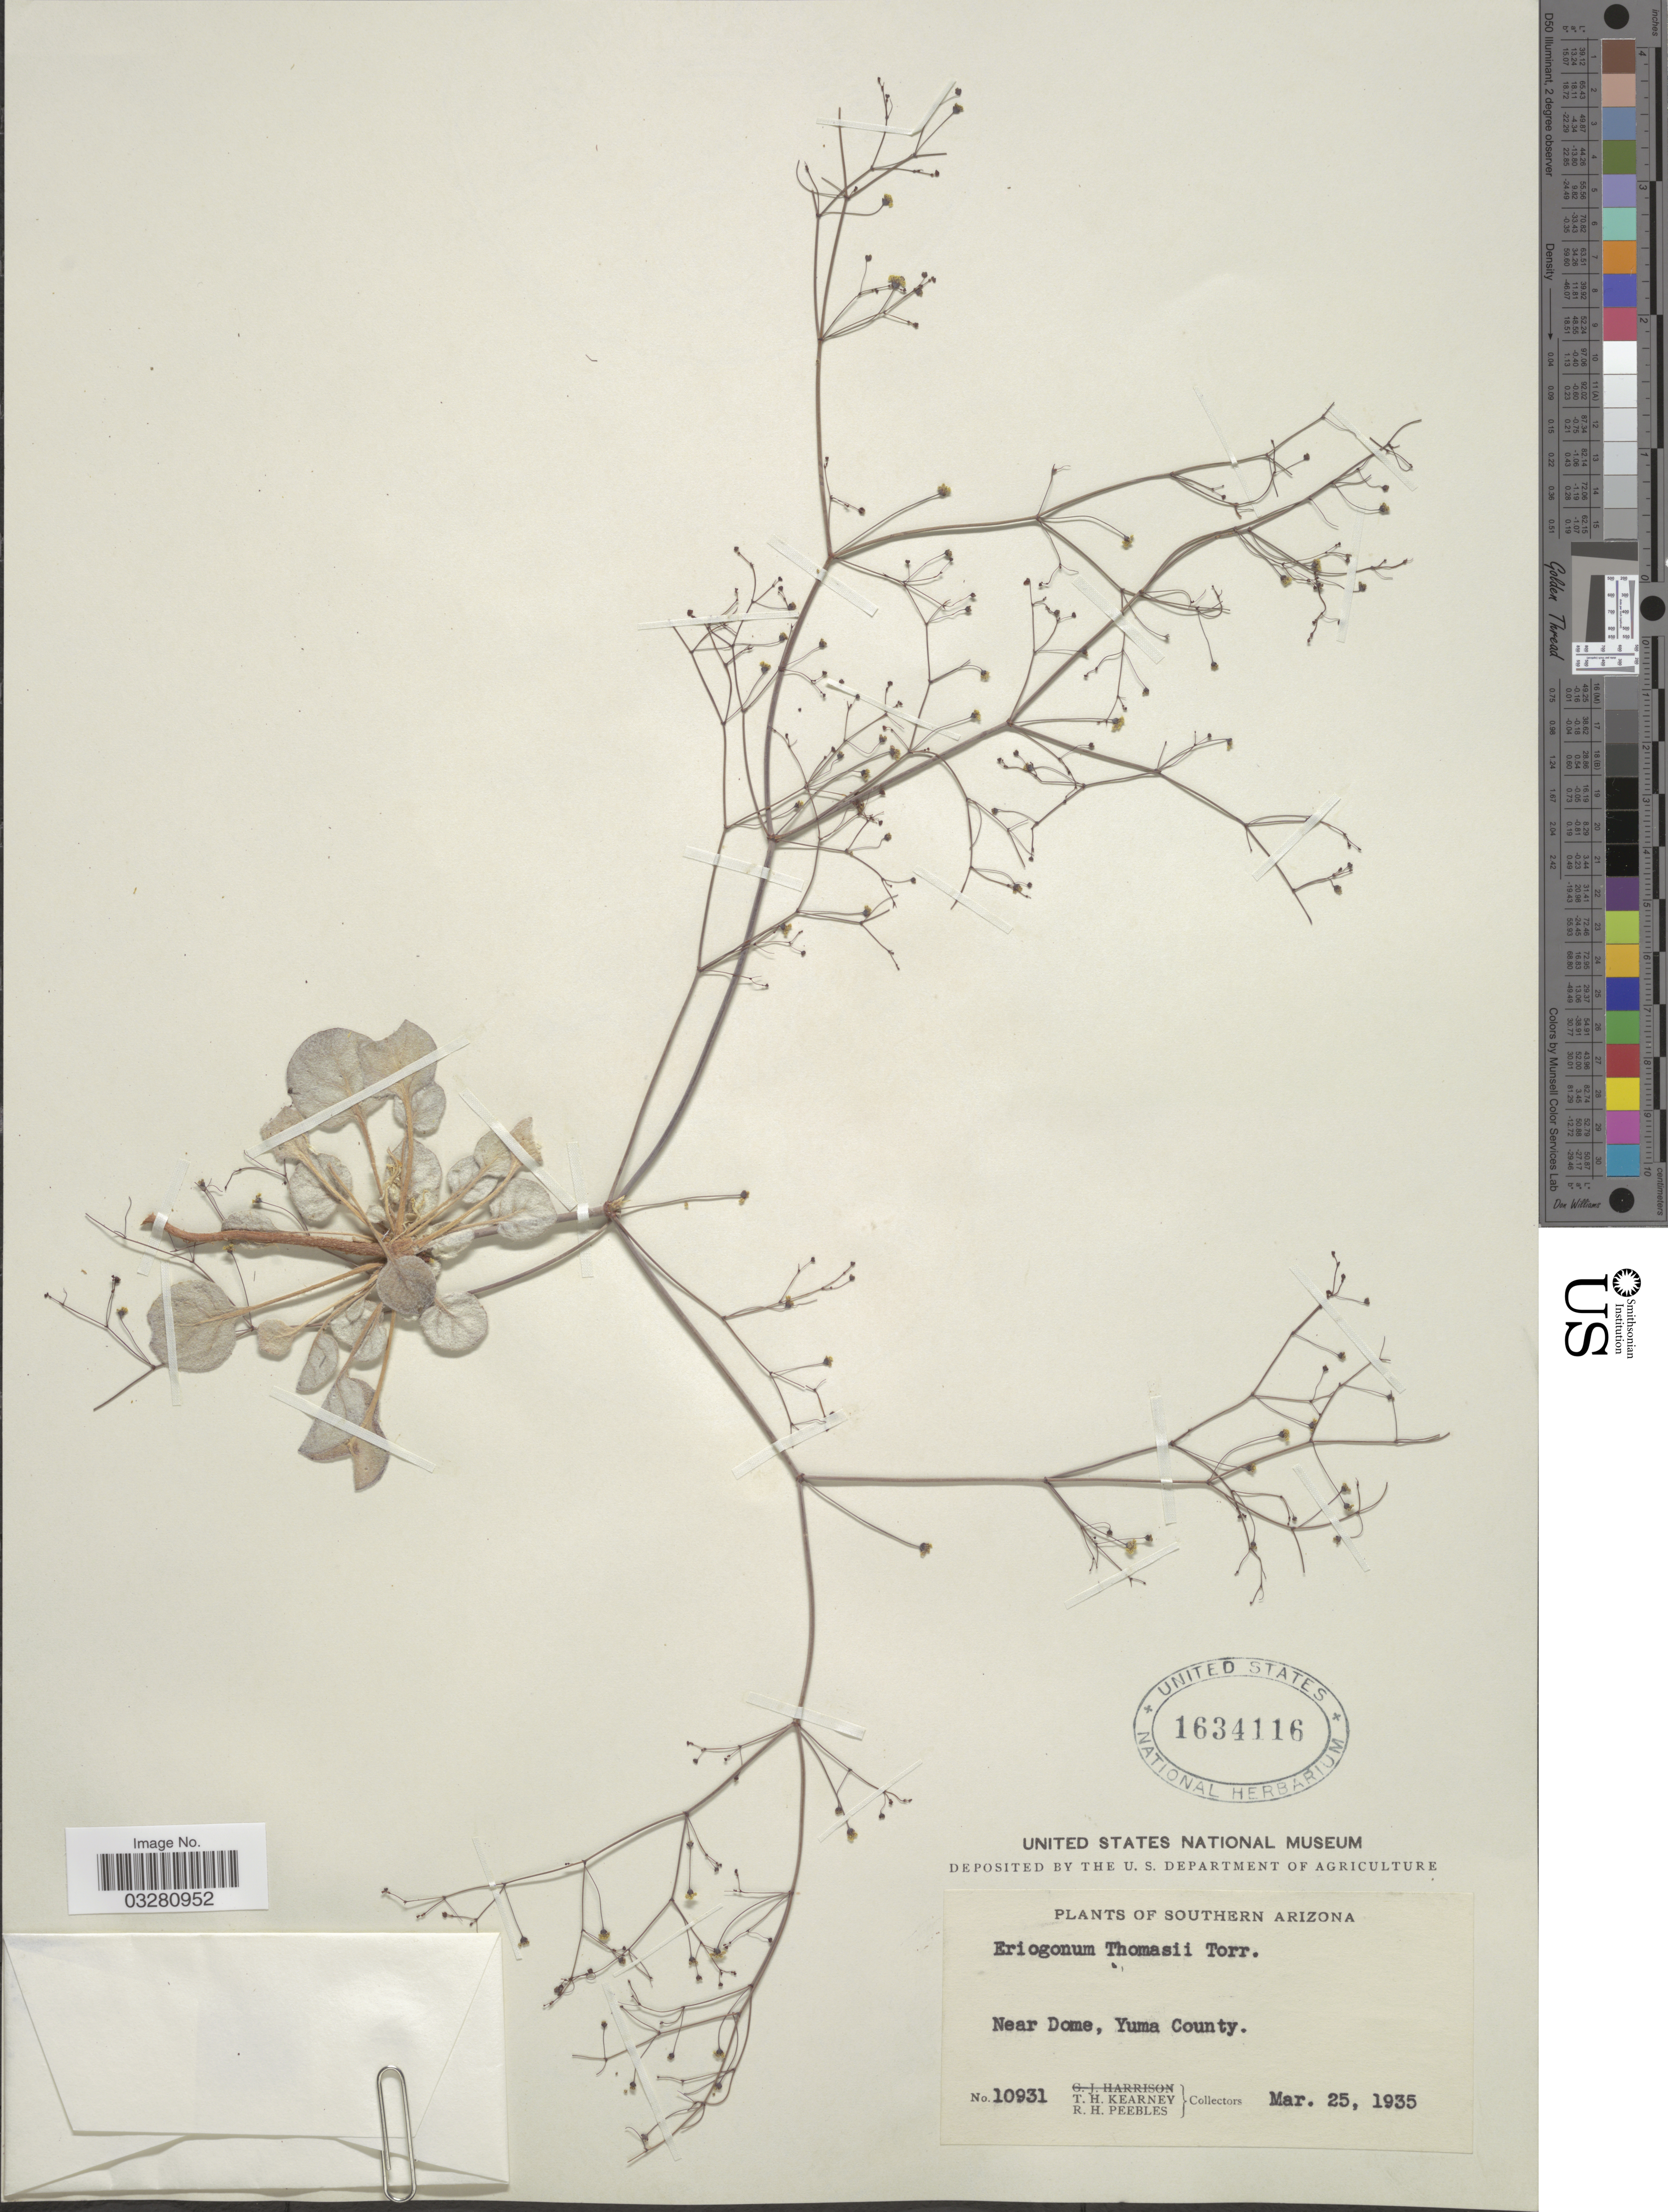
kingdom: Plantae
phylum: Tracheophyta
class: Magnoliopsida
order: Caryophyllales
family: Polygonaceae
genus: Eriogonum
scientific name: Eriogonum thomasii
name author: Torr.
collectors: T. H. Kearney & R. H. Peebles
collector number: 10931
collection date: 1935-03-25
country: United States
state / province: Arizona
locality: Southern Arizona. Near Dome, Yuma County.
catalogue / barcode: US 1634116